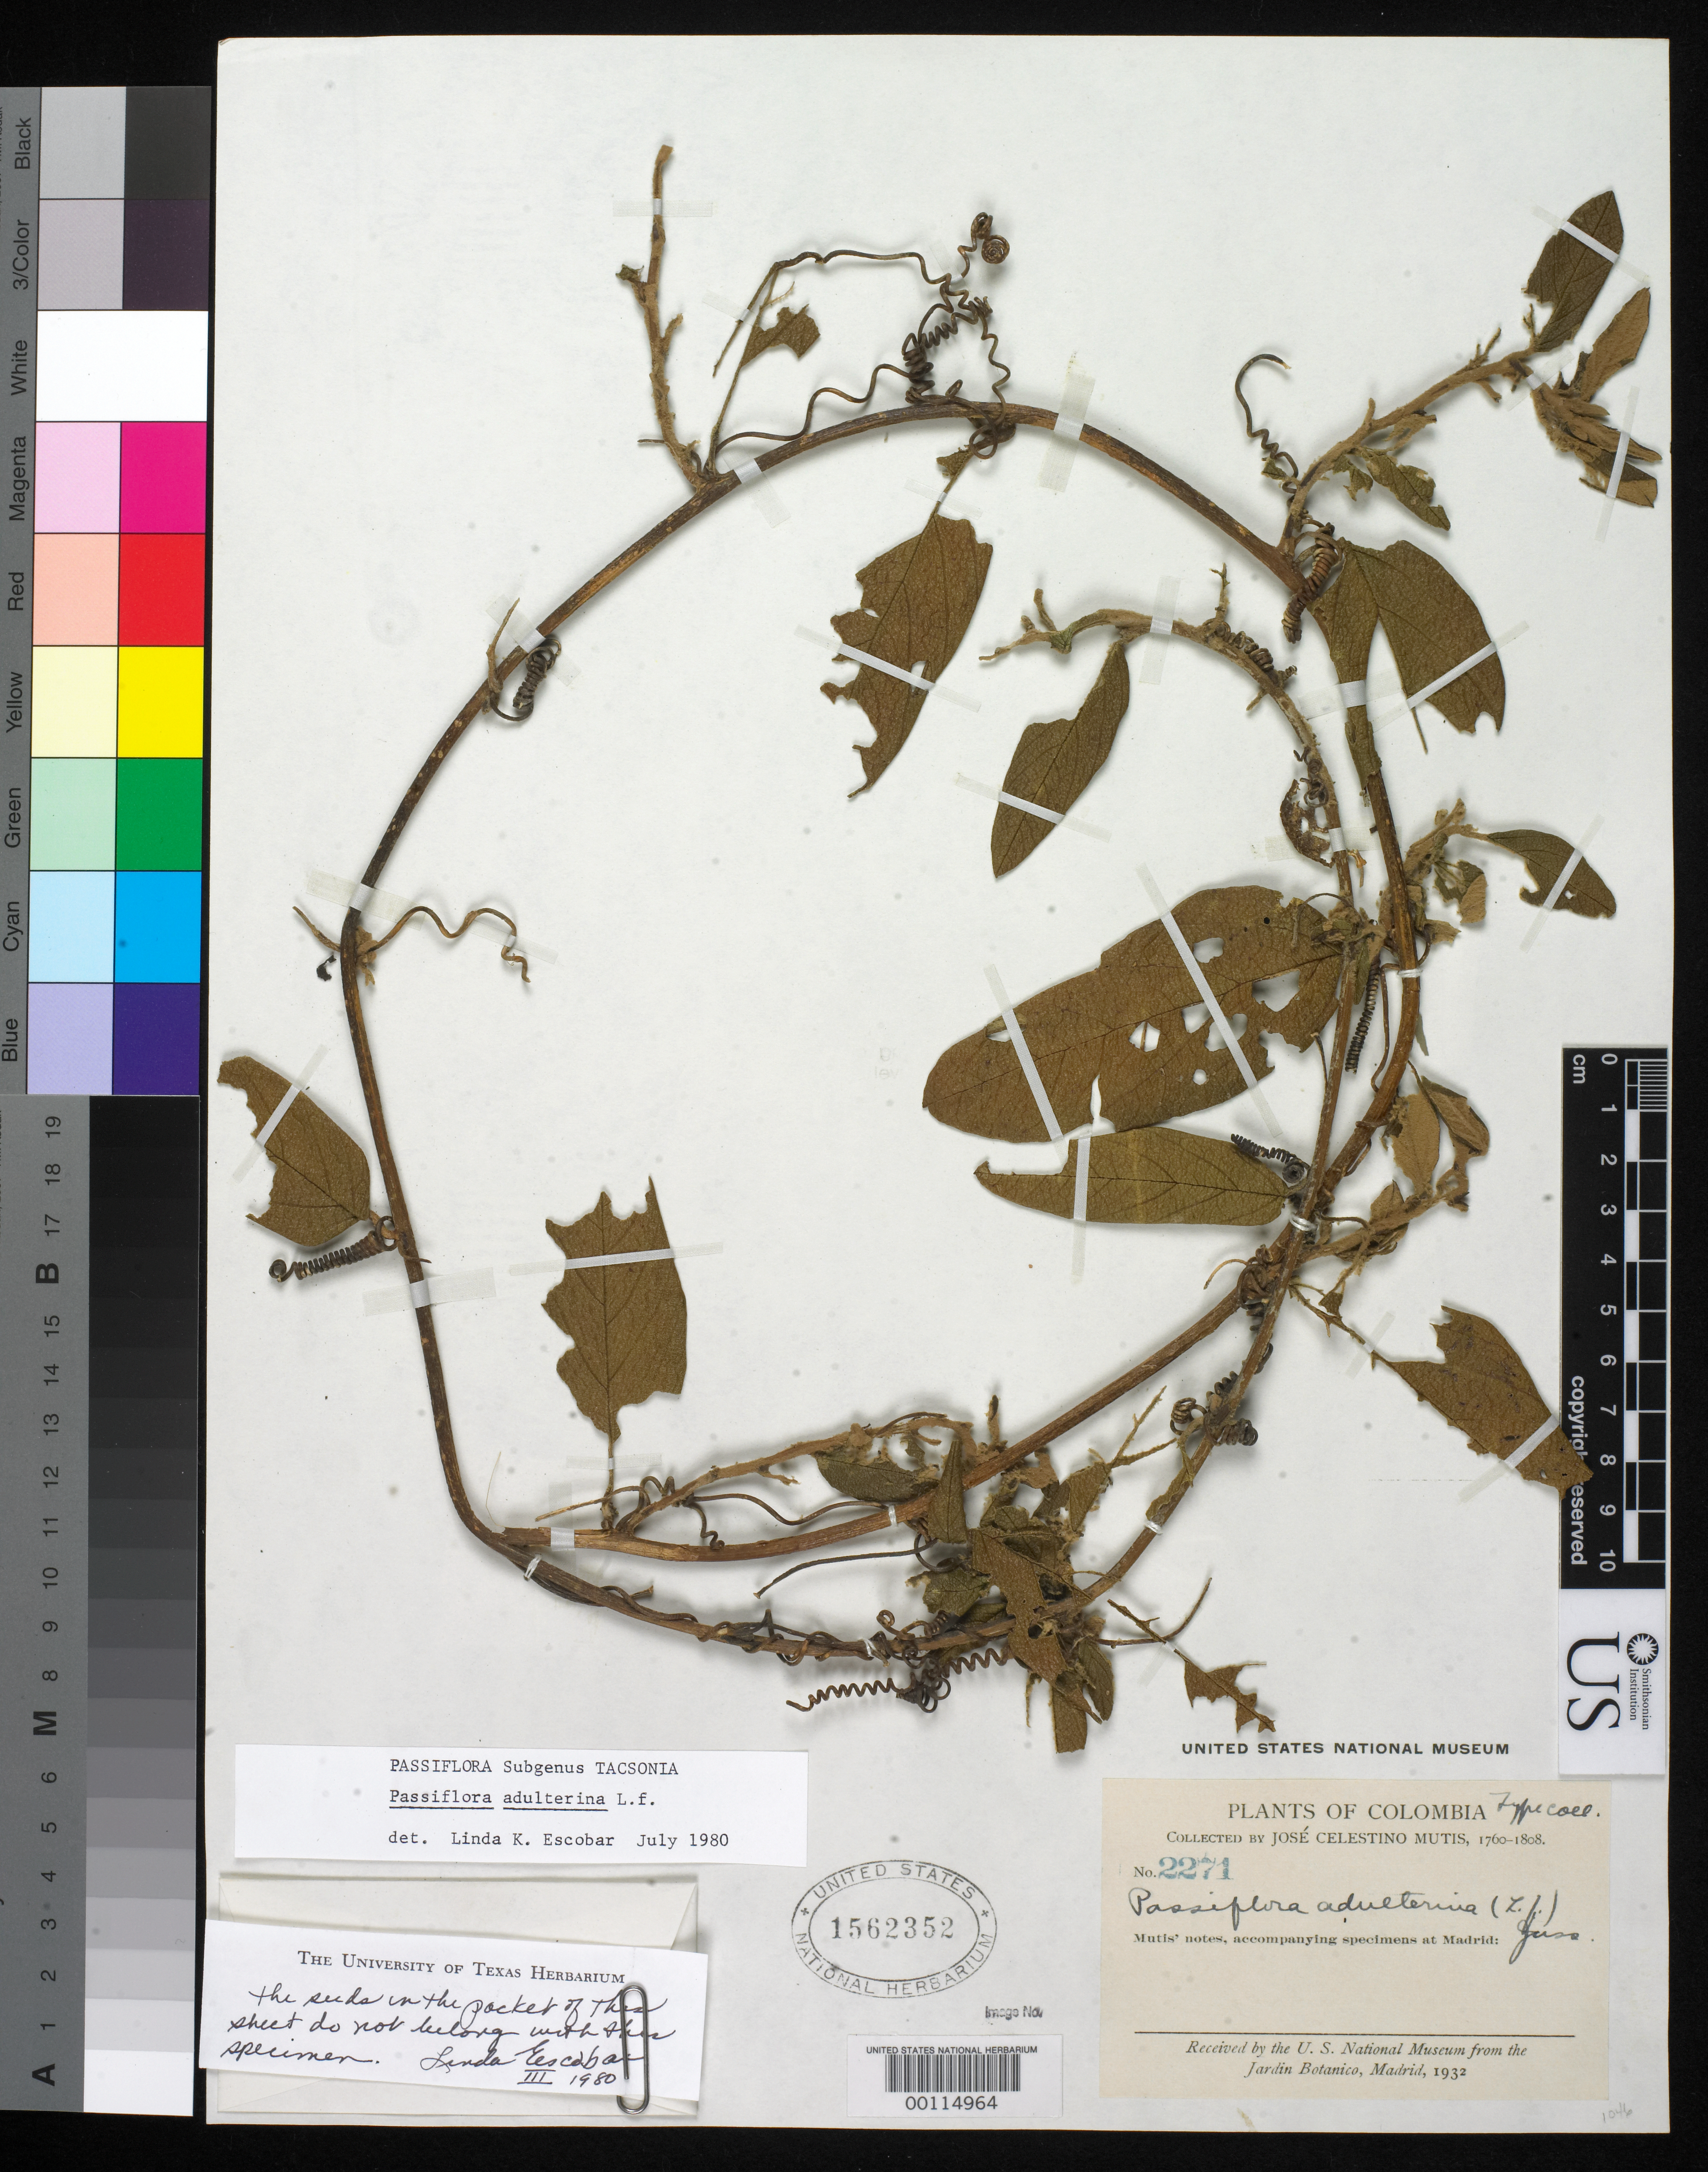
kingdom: Plantae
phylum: Tracheophyta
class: Magnoliopsida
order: Malpighiales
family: Passifloraceae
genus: Passiflora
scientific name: Passiflora adulterina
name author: L. f.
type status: Type Fragment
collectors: J. C. B. Mutis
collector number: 2271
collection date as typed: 1760 to -- --- 1808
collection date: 1760/1808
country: Colombia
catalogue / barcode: US 1562352